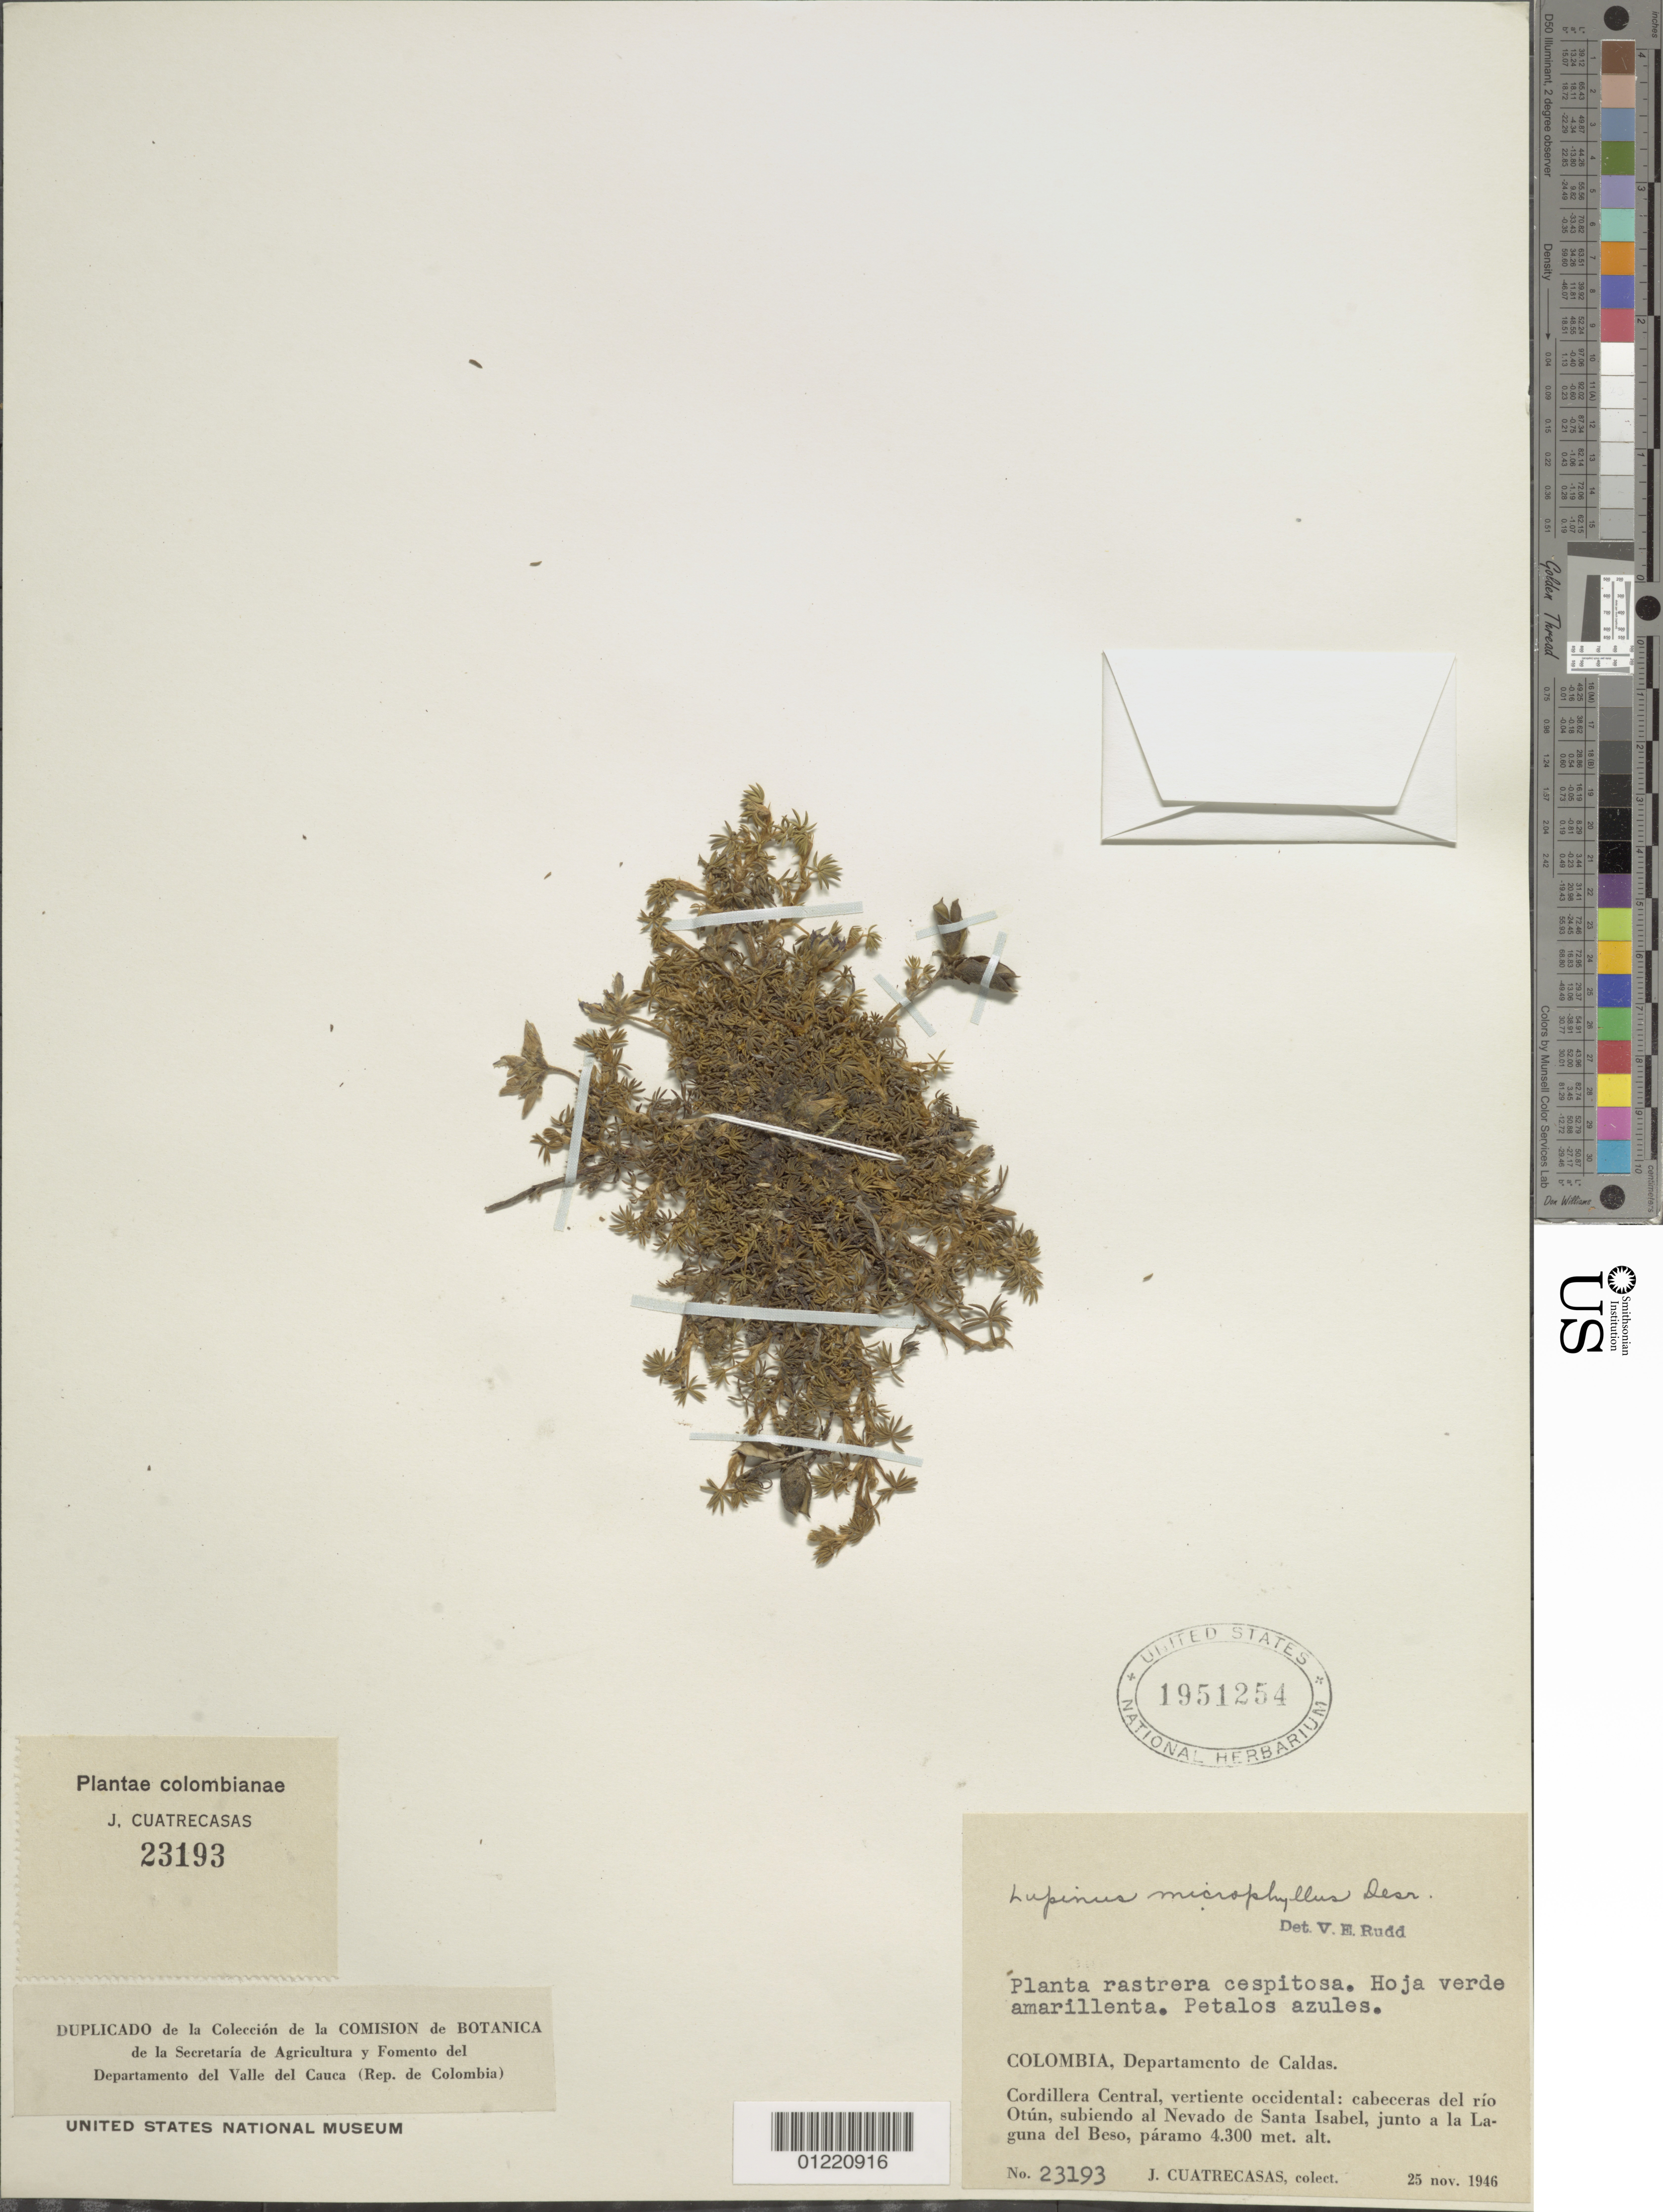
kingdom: Plantae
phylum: Tracheophyta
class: Magnoliopsida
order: Fabales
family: Fabaceae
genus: Lupinus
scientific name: Lupinus microphyllus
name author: Desr.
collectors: J. Cuatrecasas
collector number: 23193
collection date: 1946-11-25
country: Colombia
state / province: Caldas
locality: Cordillera Central, vertiente occidental: cabaceras del río Otún, subiendo al Nevado de Santa Isabel, junto a la Laguna del Beso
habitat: paramo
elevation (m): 4300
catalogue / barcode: US 1951254